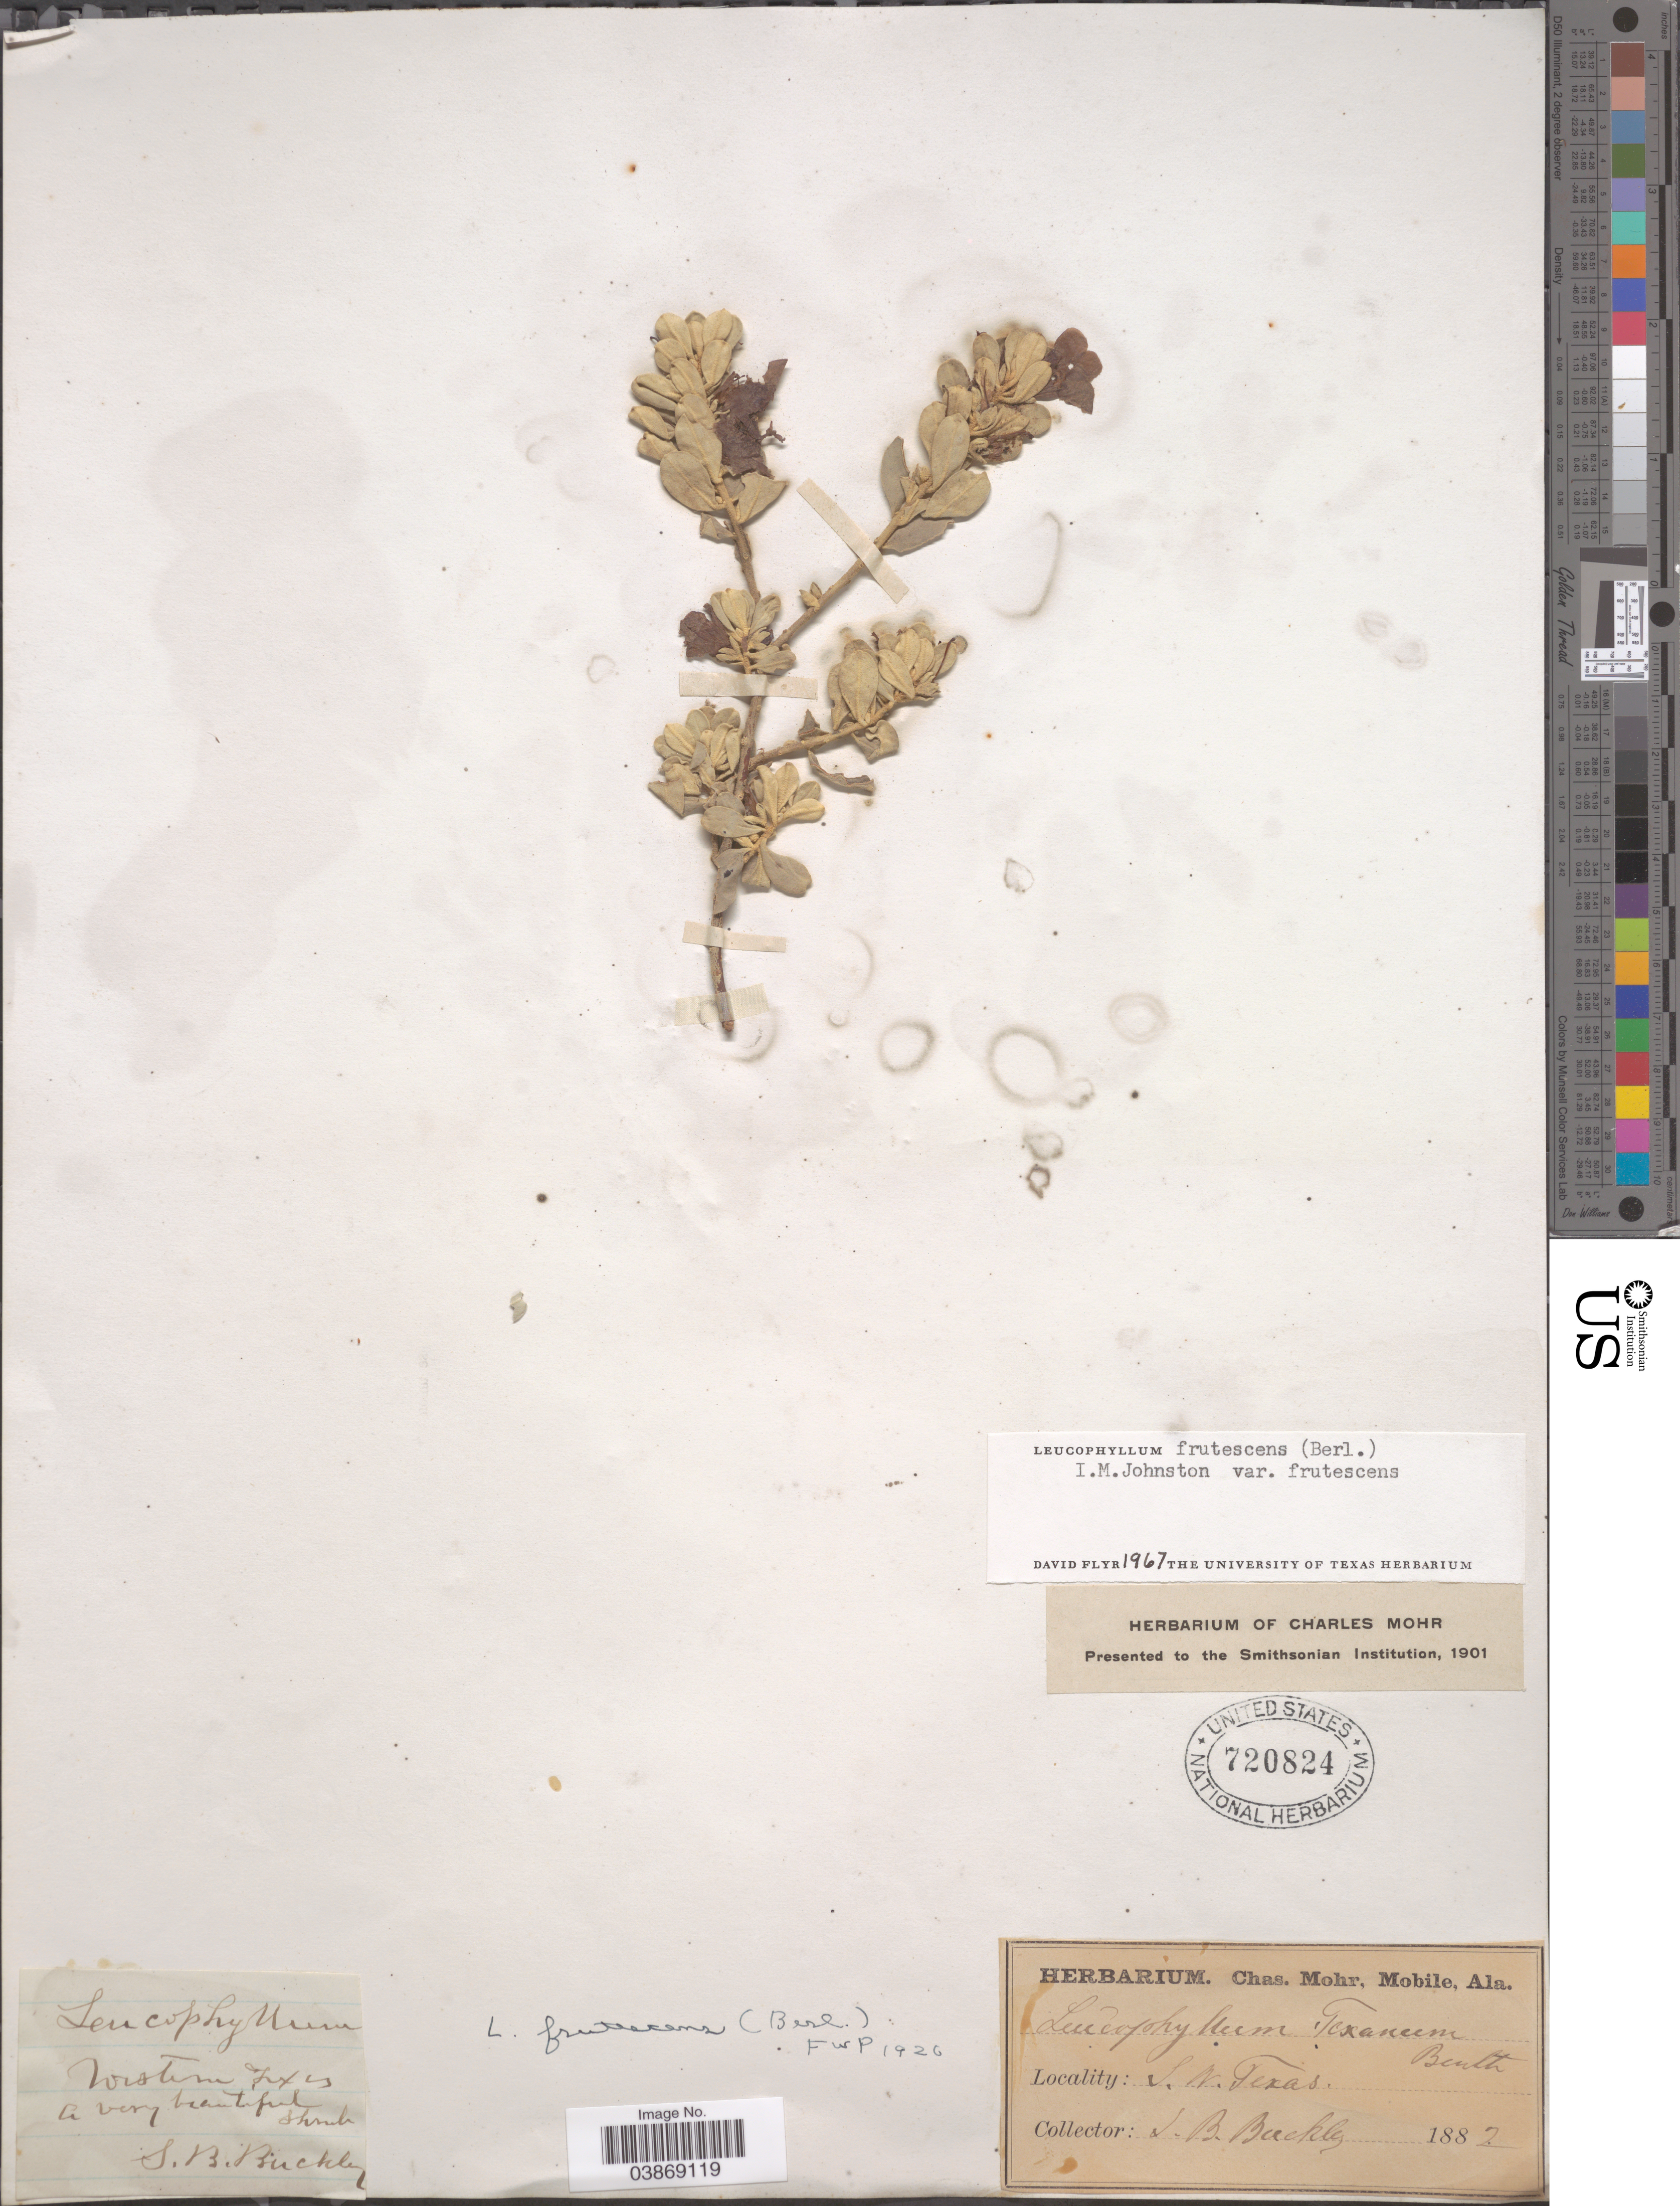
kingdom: Plantae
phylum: Tracheophyta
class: Magnoliopsida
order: Lamiales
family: Scrophulariaceae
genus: Leucophyllum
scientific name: Leucophyllum frutescens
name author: (Berland.) I.M. Johnst.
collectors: S. B. Buckley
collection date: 1882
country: United States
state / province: Texas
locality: S.N. Texas.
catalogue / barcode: US 720824